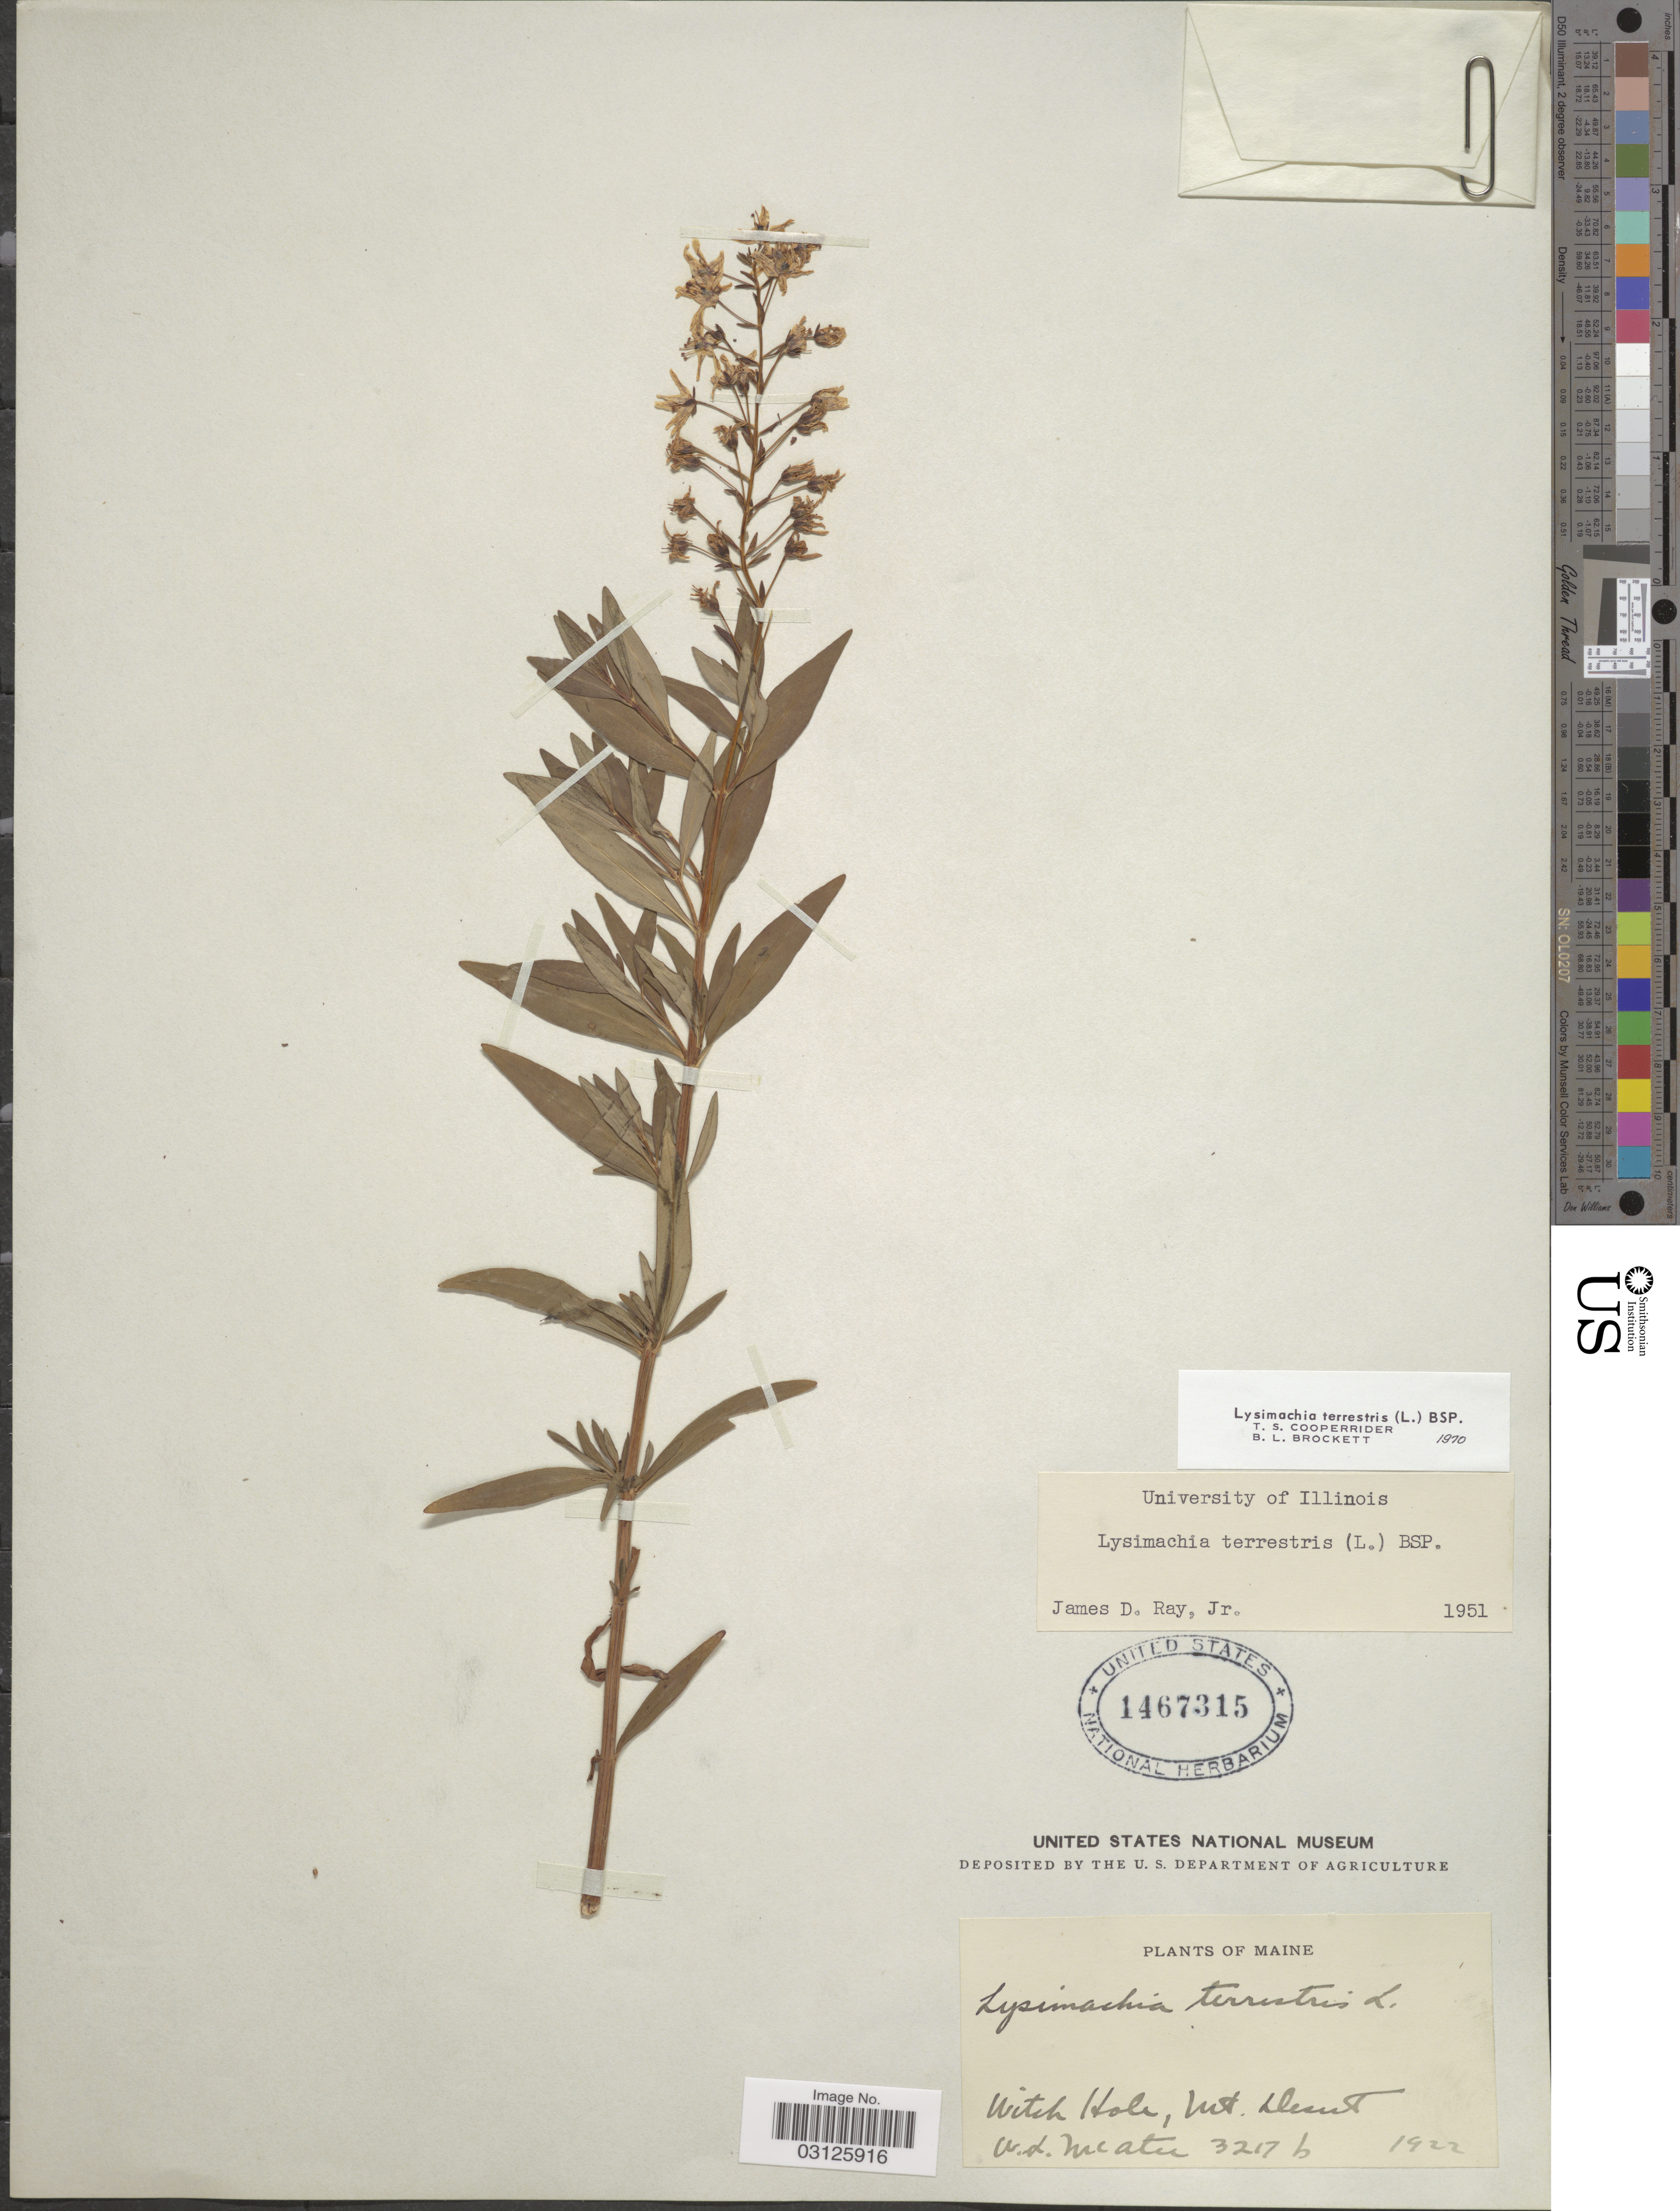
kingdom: Plantae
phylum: Tracheophyta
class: Magnoliopsida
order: Ericales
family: Primulaceae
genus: Lysimachia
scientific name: Lysimachia terrestris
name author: (L.) Britton, Stearns & Poggenb.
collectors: W. McAtee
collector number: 3217b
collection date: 1922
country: United States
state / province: Maine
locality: Witch Hole, Mt. Desert.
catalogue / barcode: US 1467315